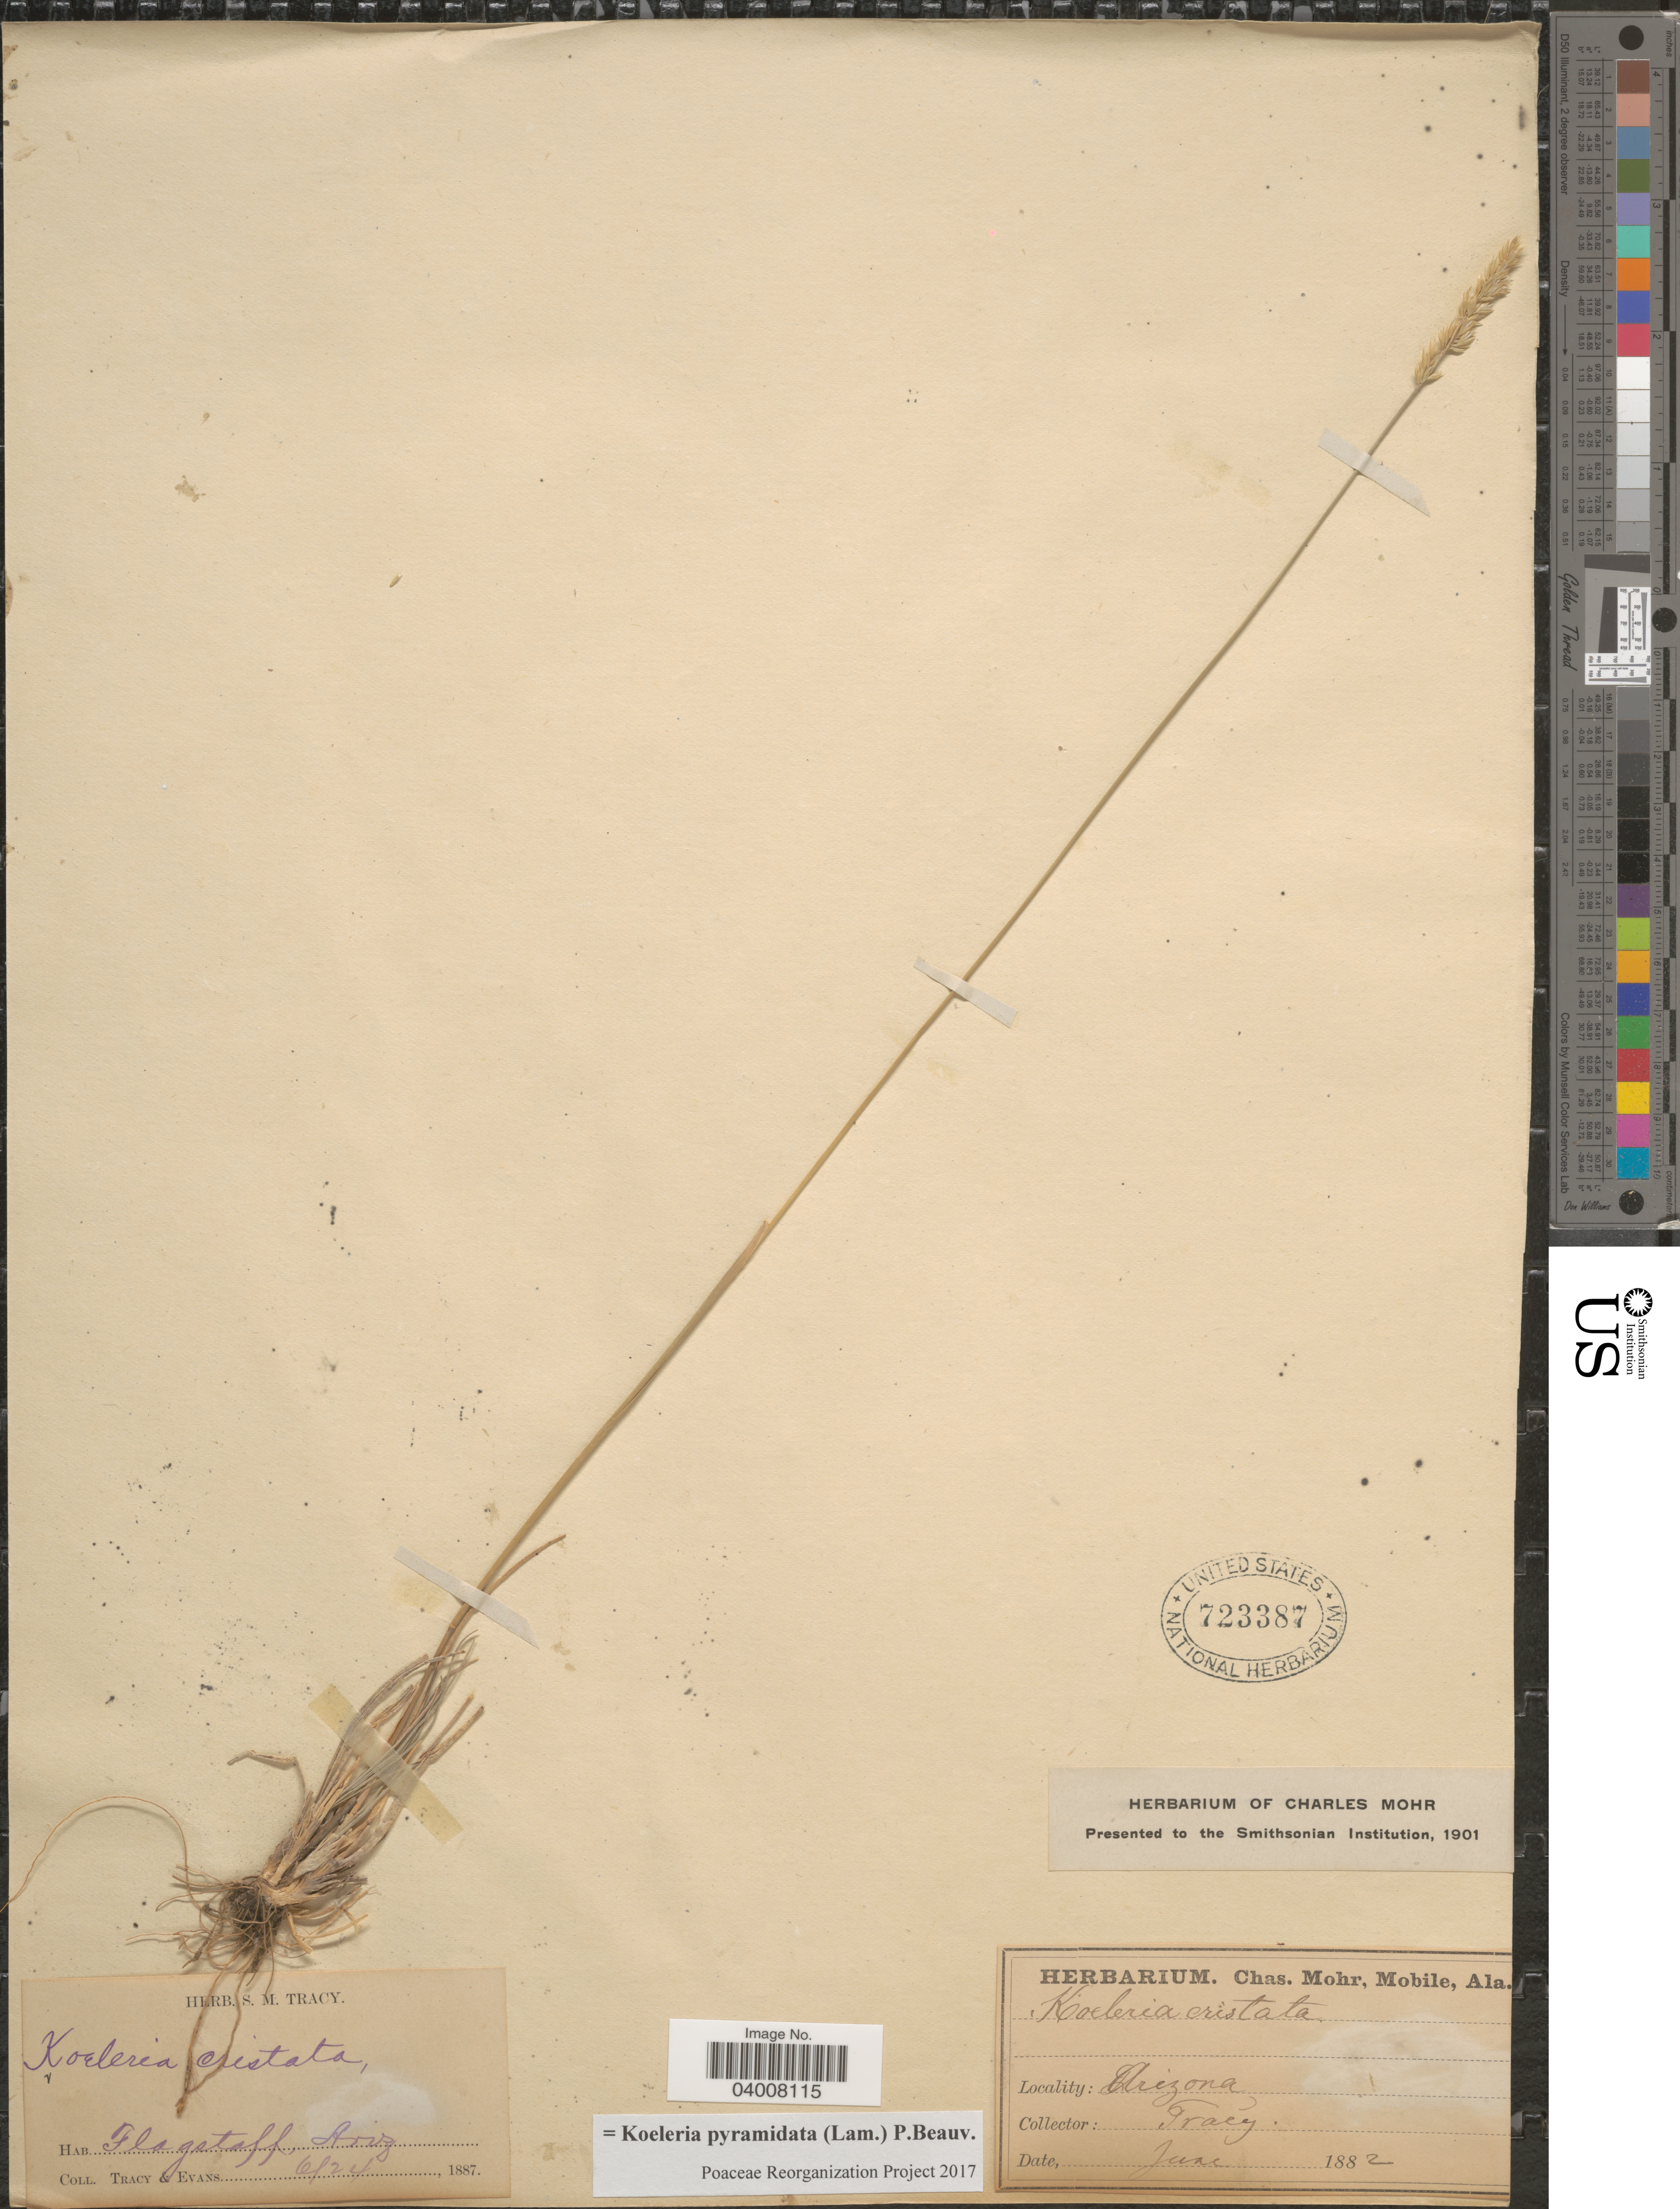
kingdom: Plantae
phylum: Tracheophyta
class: Liliopsida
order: Poales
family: Poaceae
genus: Koeleria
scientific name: Koeleria pyramidata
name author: (Lam.) P. Beauv.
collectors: S. M. Tracy & -- Evans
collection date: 1882-06/1887-06-24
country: United States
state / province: Arizona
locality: Flagstaff.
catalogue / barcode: US 723387